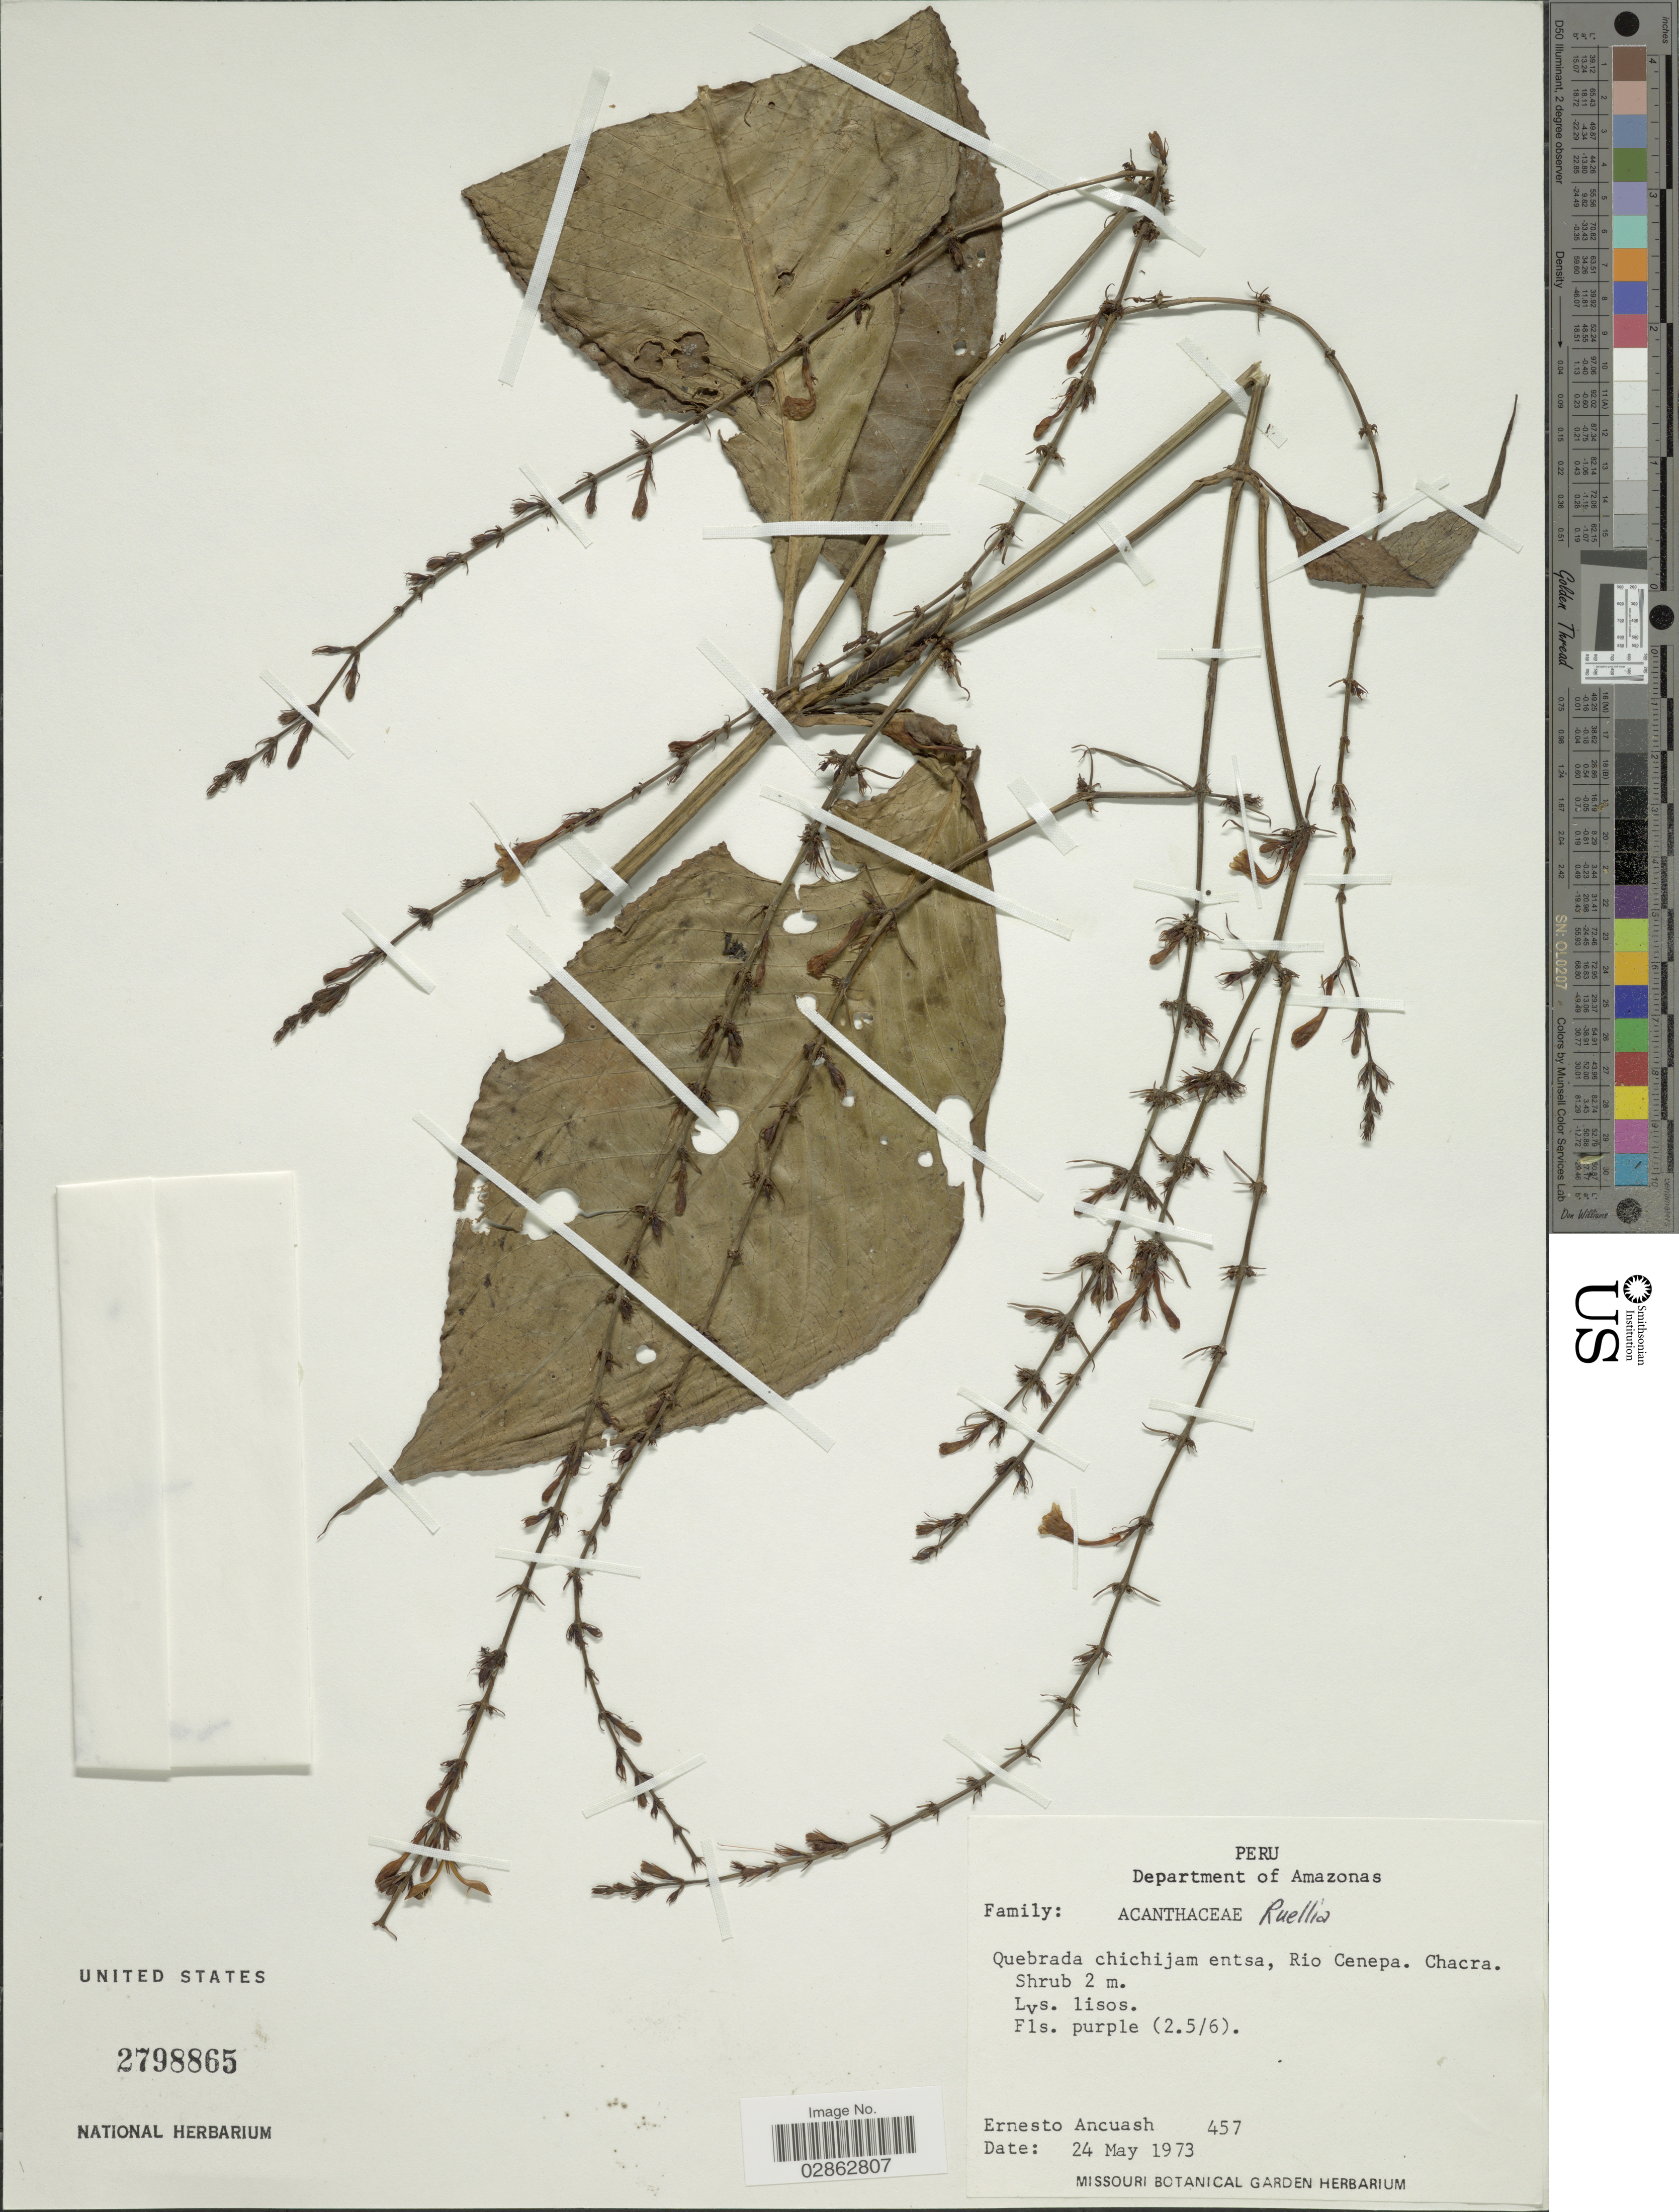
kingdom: Plantae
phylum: Tracheophyta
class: Magnoliopsida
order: Lamiales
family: Acanthaceae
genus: Ruellia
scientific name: Ruellia sp.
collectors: E. Ancuash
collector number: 457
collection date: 1973-05-24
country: Peru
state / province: Amazonas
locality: Department of Amazonas. Quebrada chichijam entsa, Rio Cenepa. Chacra.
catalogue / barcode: US 2798865